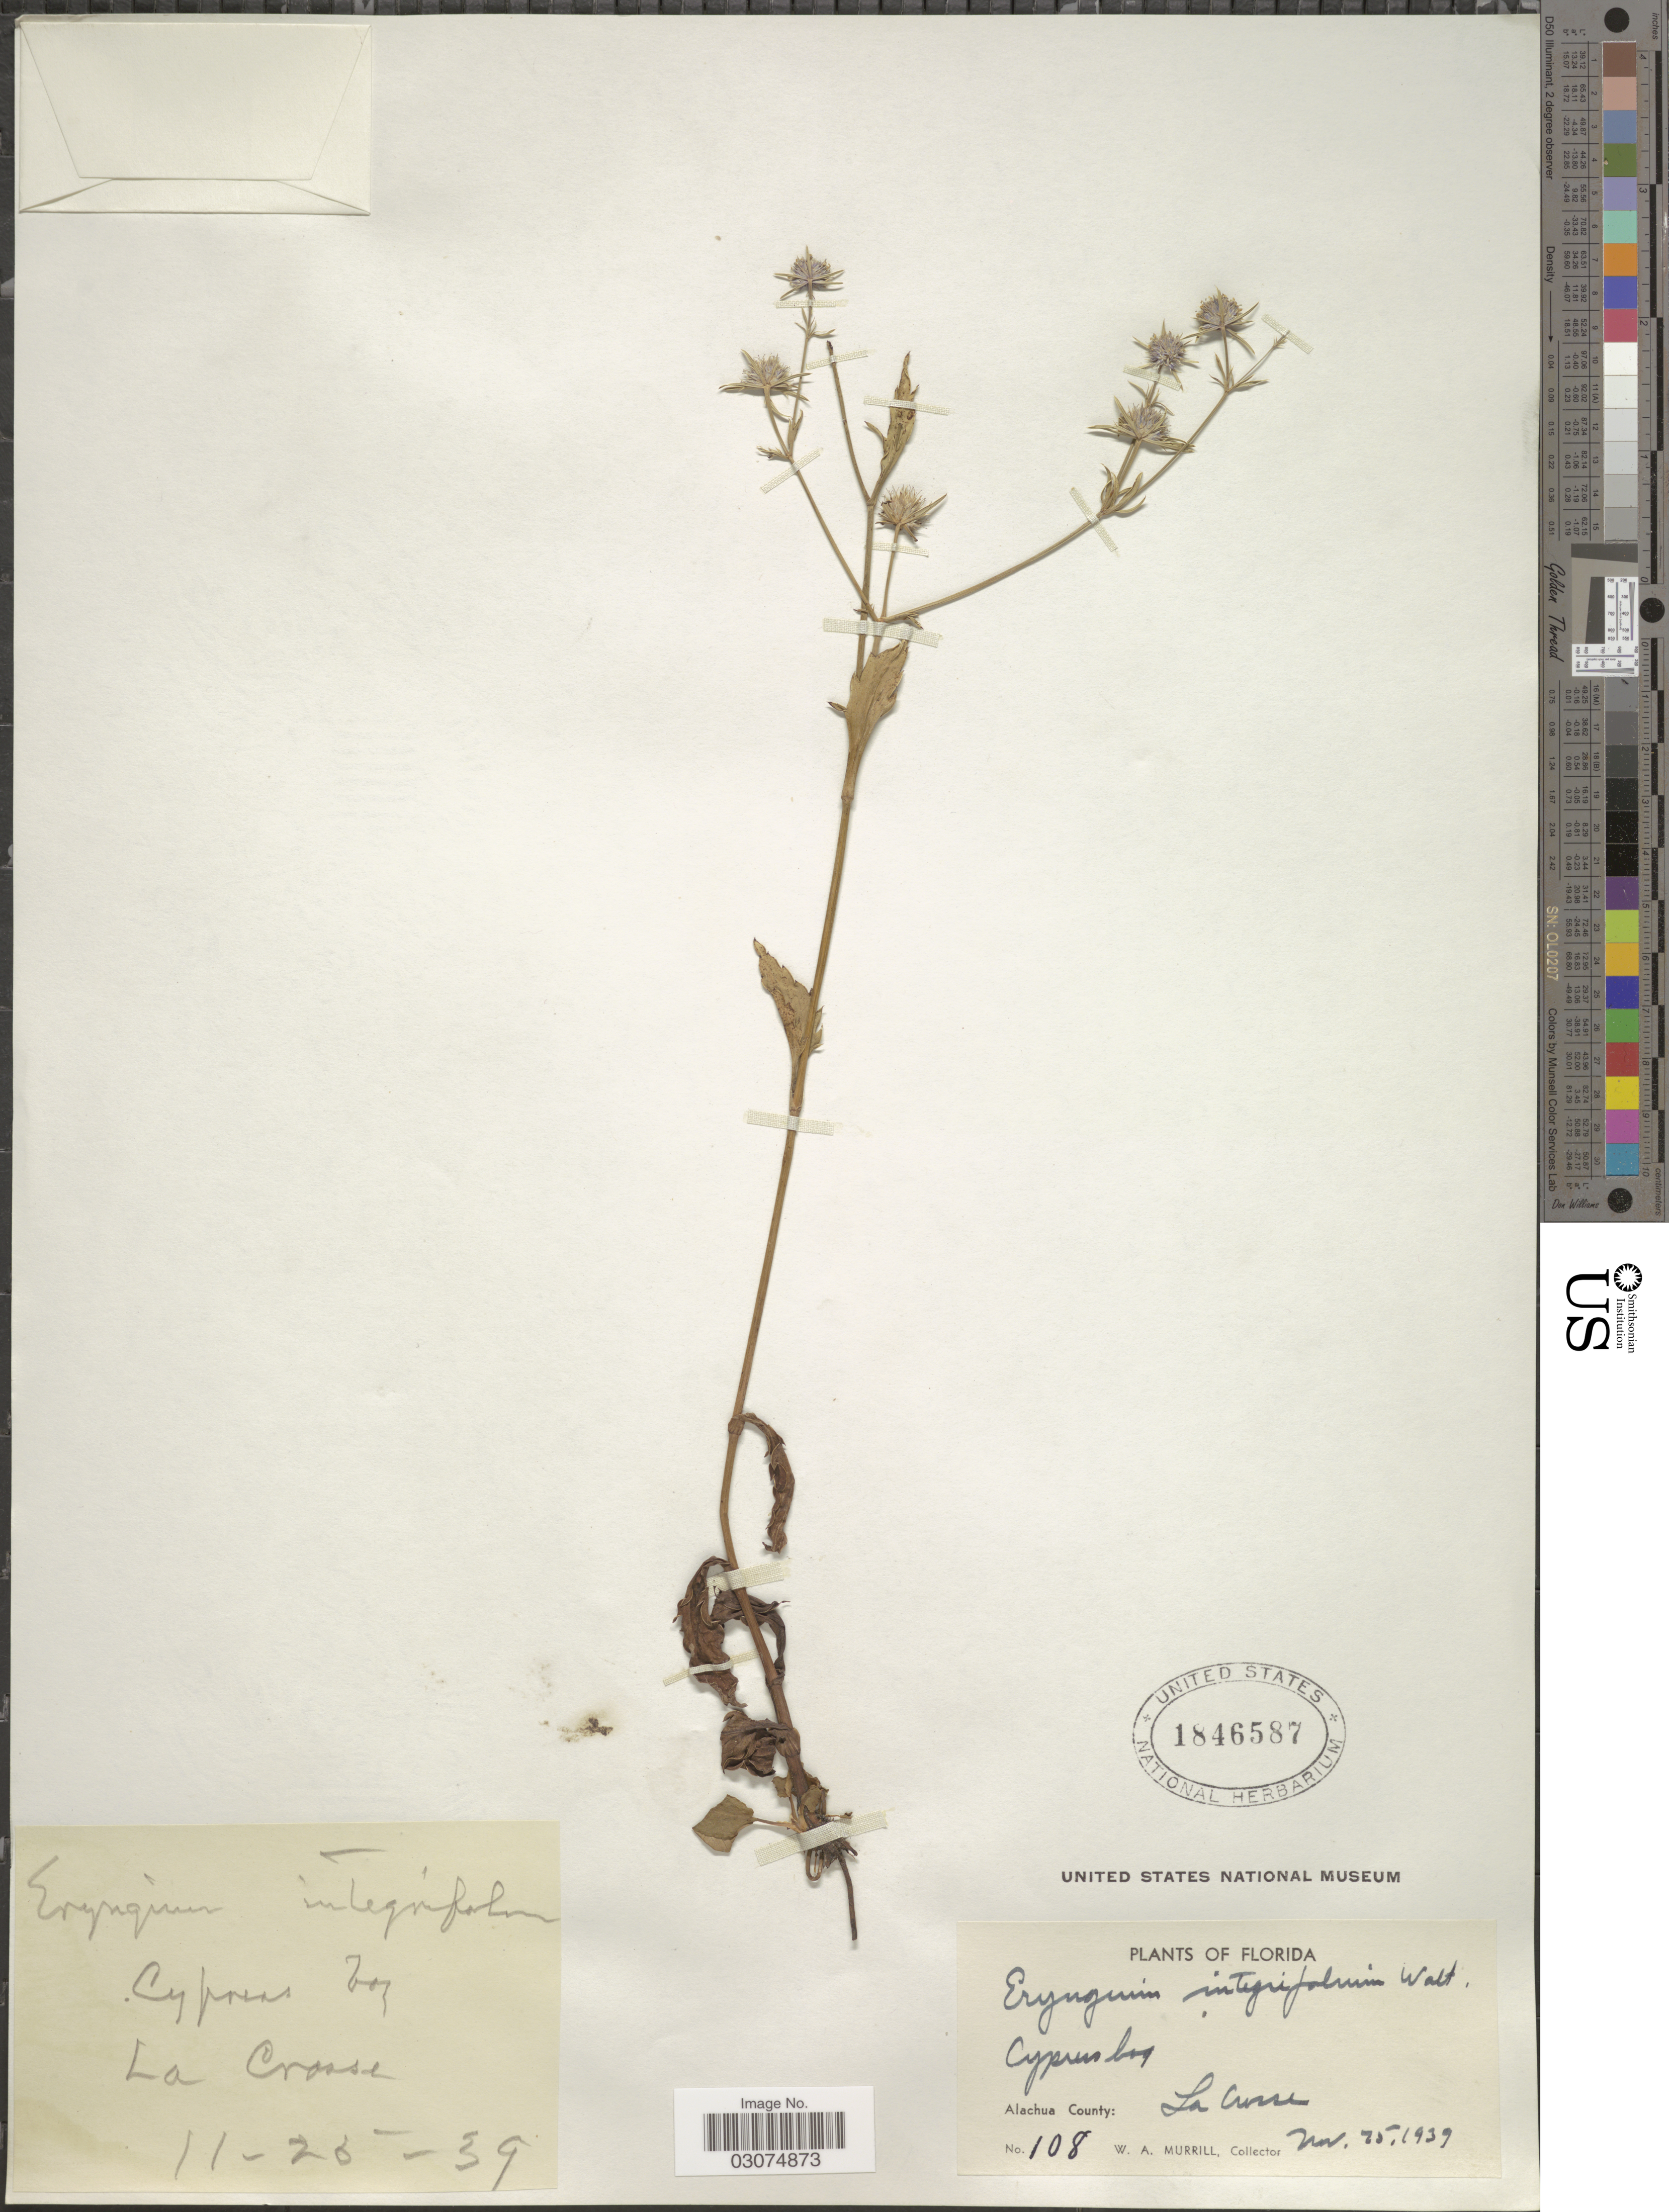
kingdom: Plantae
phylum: Tracheophyta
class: Magnoliopsida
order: Apiales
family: Apiaceae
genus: Eryngium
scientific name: Eryngium integrifolium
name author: Walter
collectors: W. A. Murrill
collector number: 108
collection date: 1939-11-25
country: United States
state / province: Florida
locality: Alachua County: La Crosse.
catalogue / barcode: US 1846587